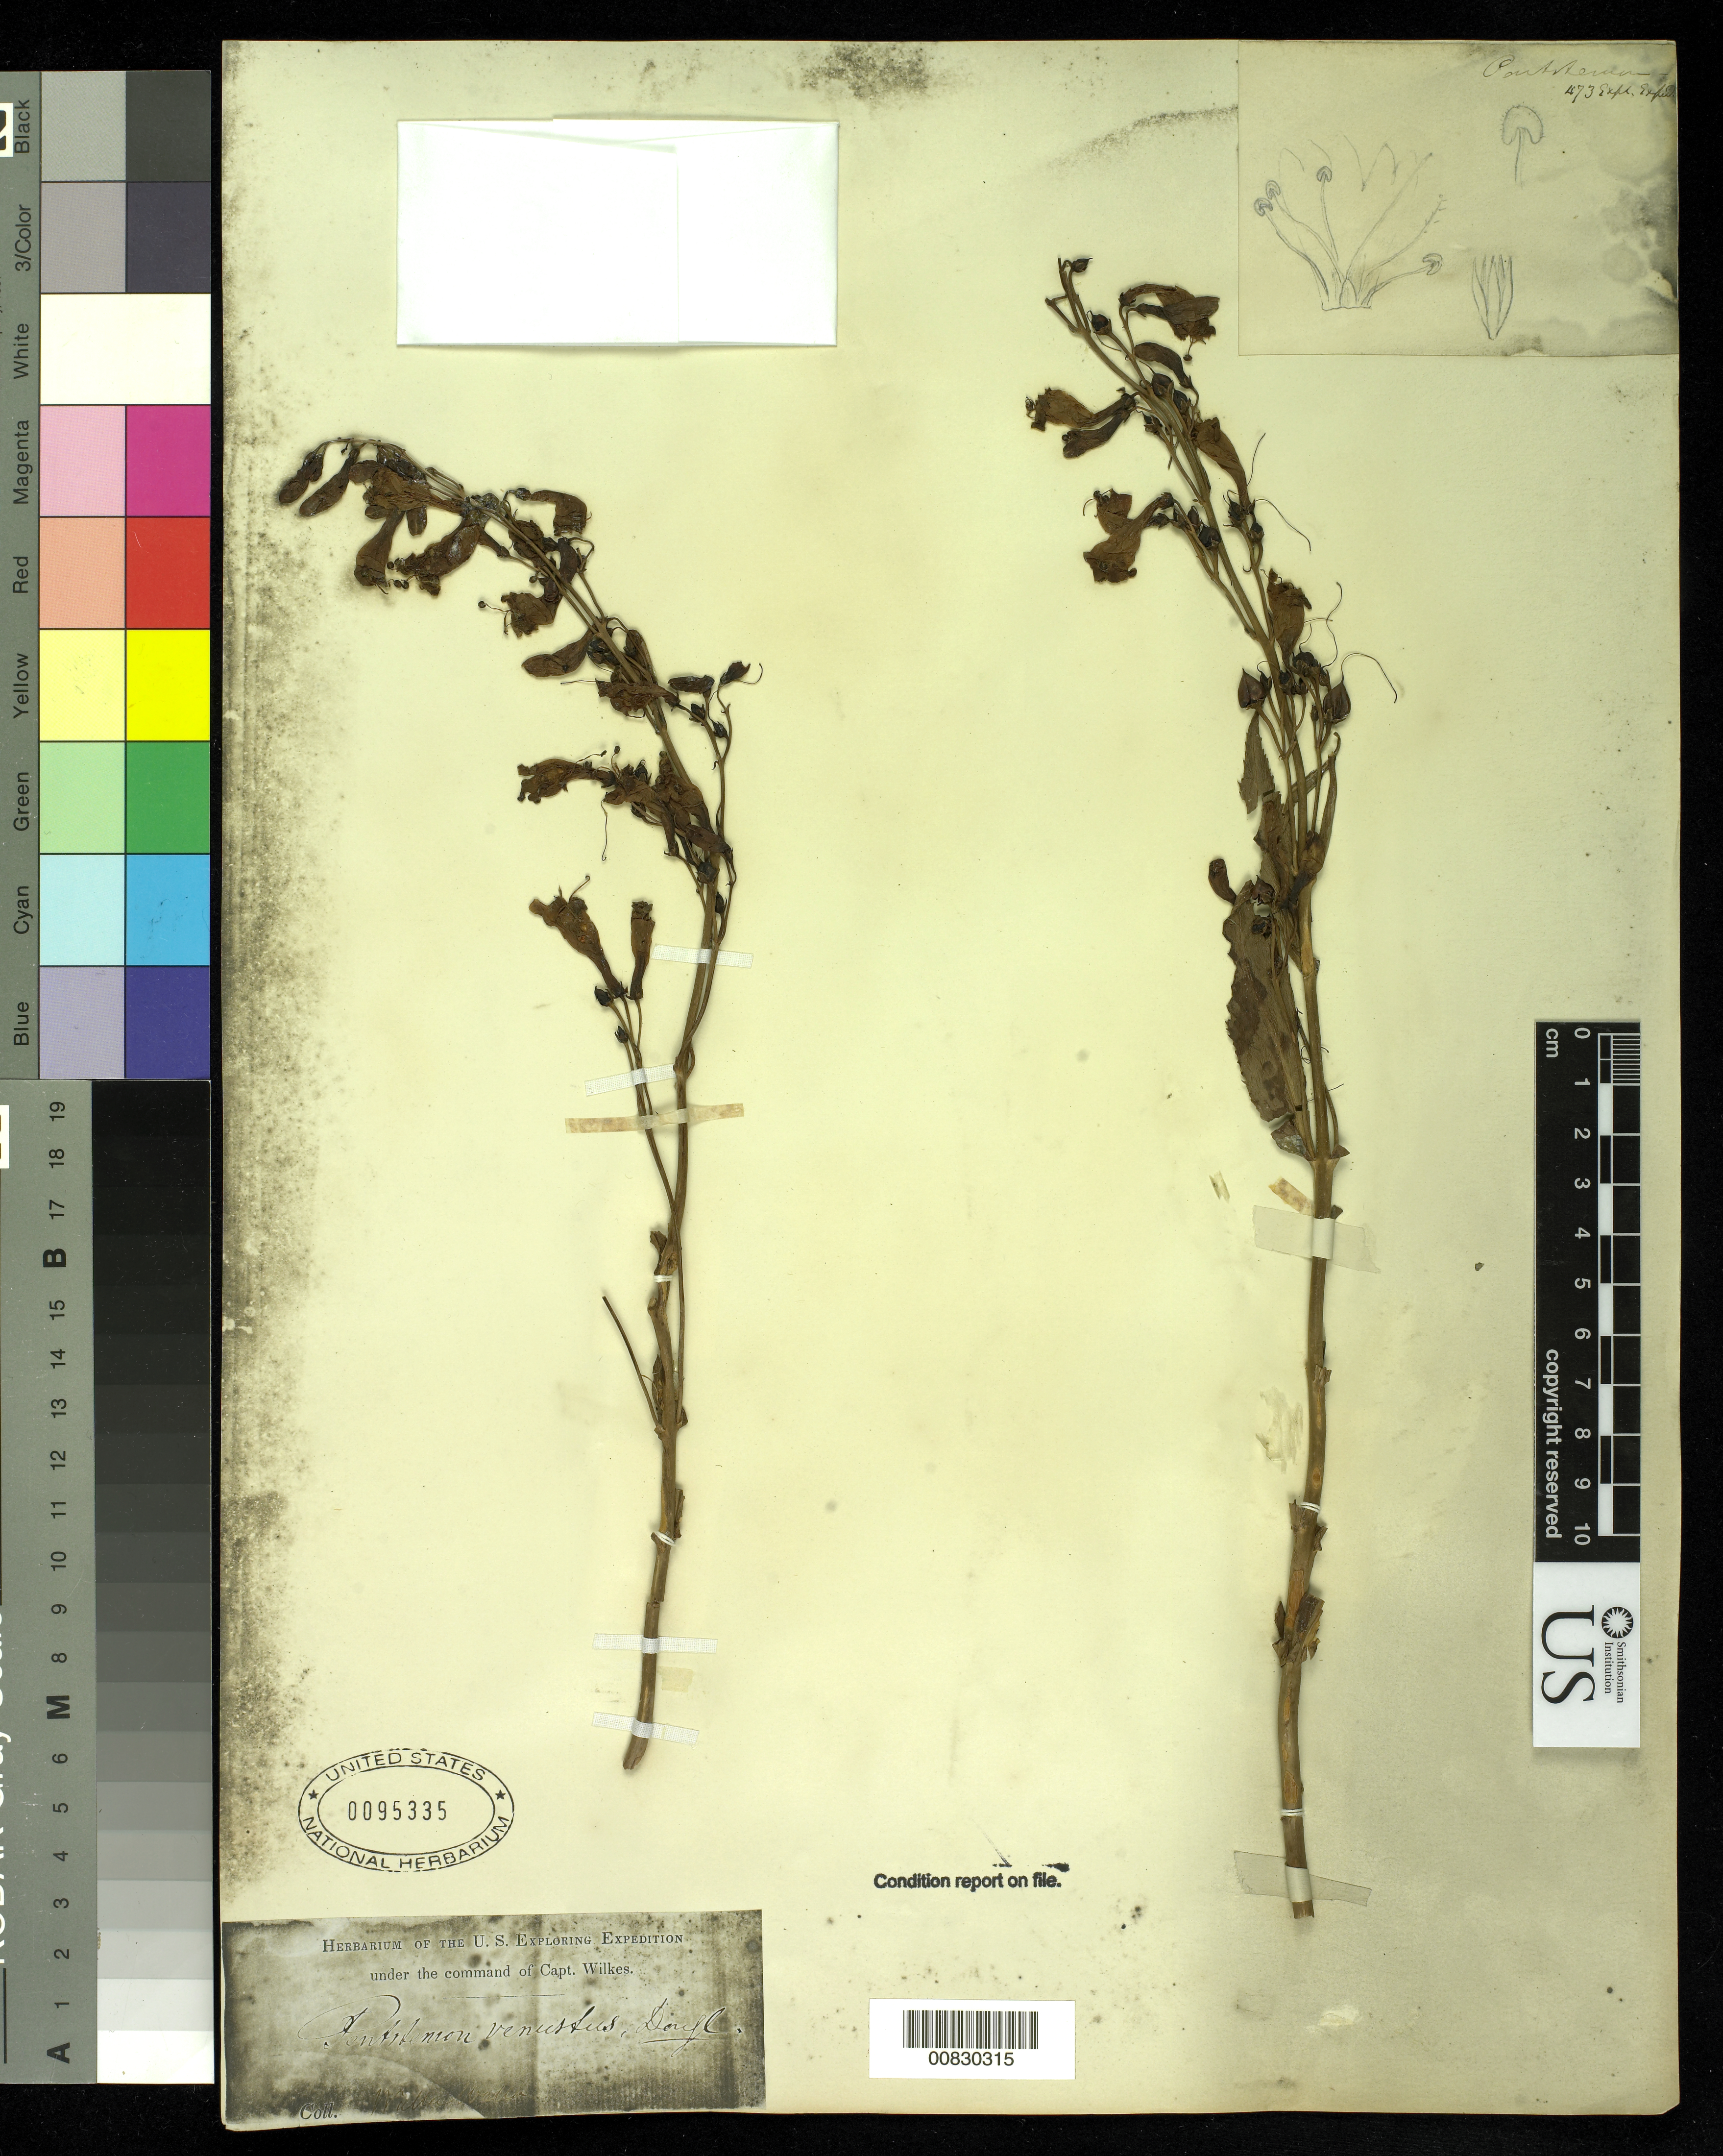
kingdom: Plantae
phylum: Tracheophyta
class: Magnoliopsida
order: Lamiales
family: Plantaginaceae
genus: Penstemon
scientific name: Penstemon venustus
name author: Douglas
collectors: Wilkes Explor. Exped.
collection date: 1838/1842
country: United States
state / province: Washington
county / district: Walla Walla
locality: Walla Walla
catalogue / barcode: US 95335